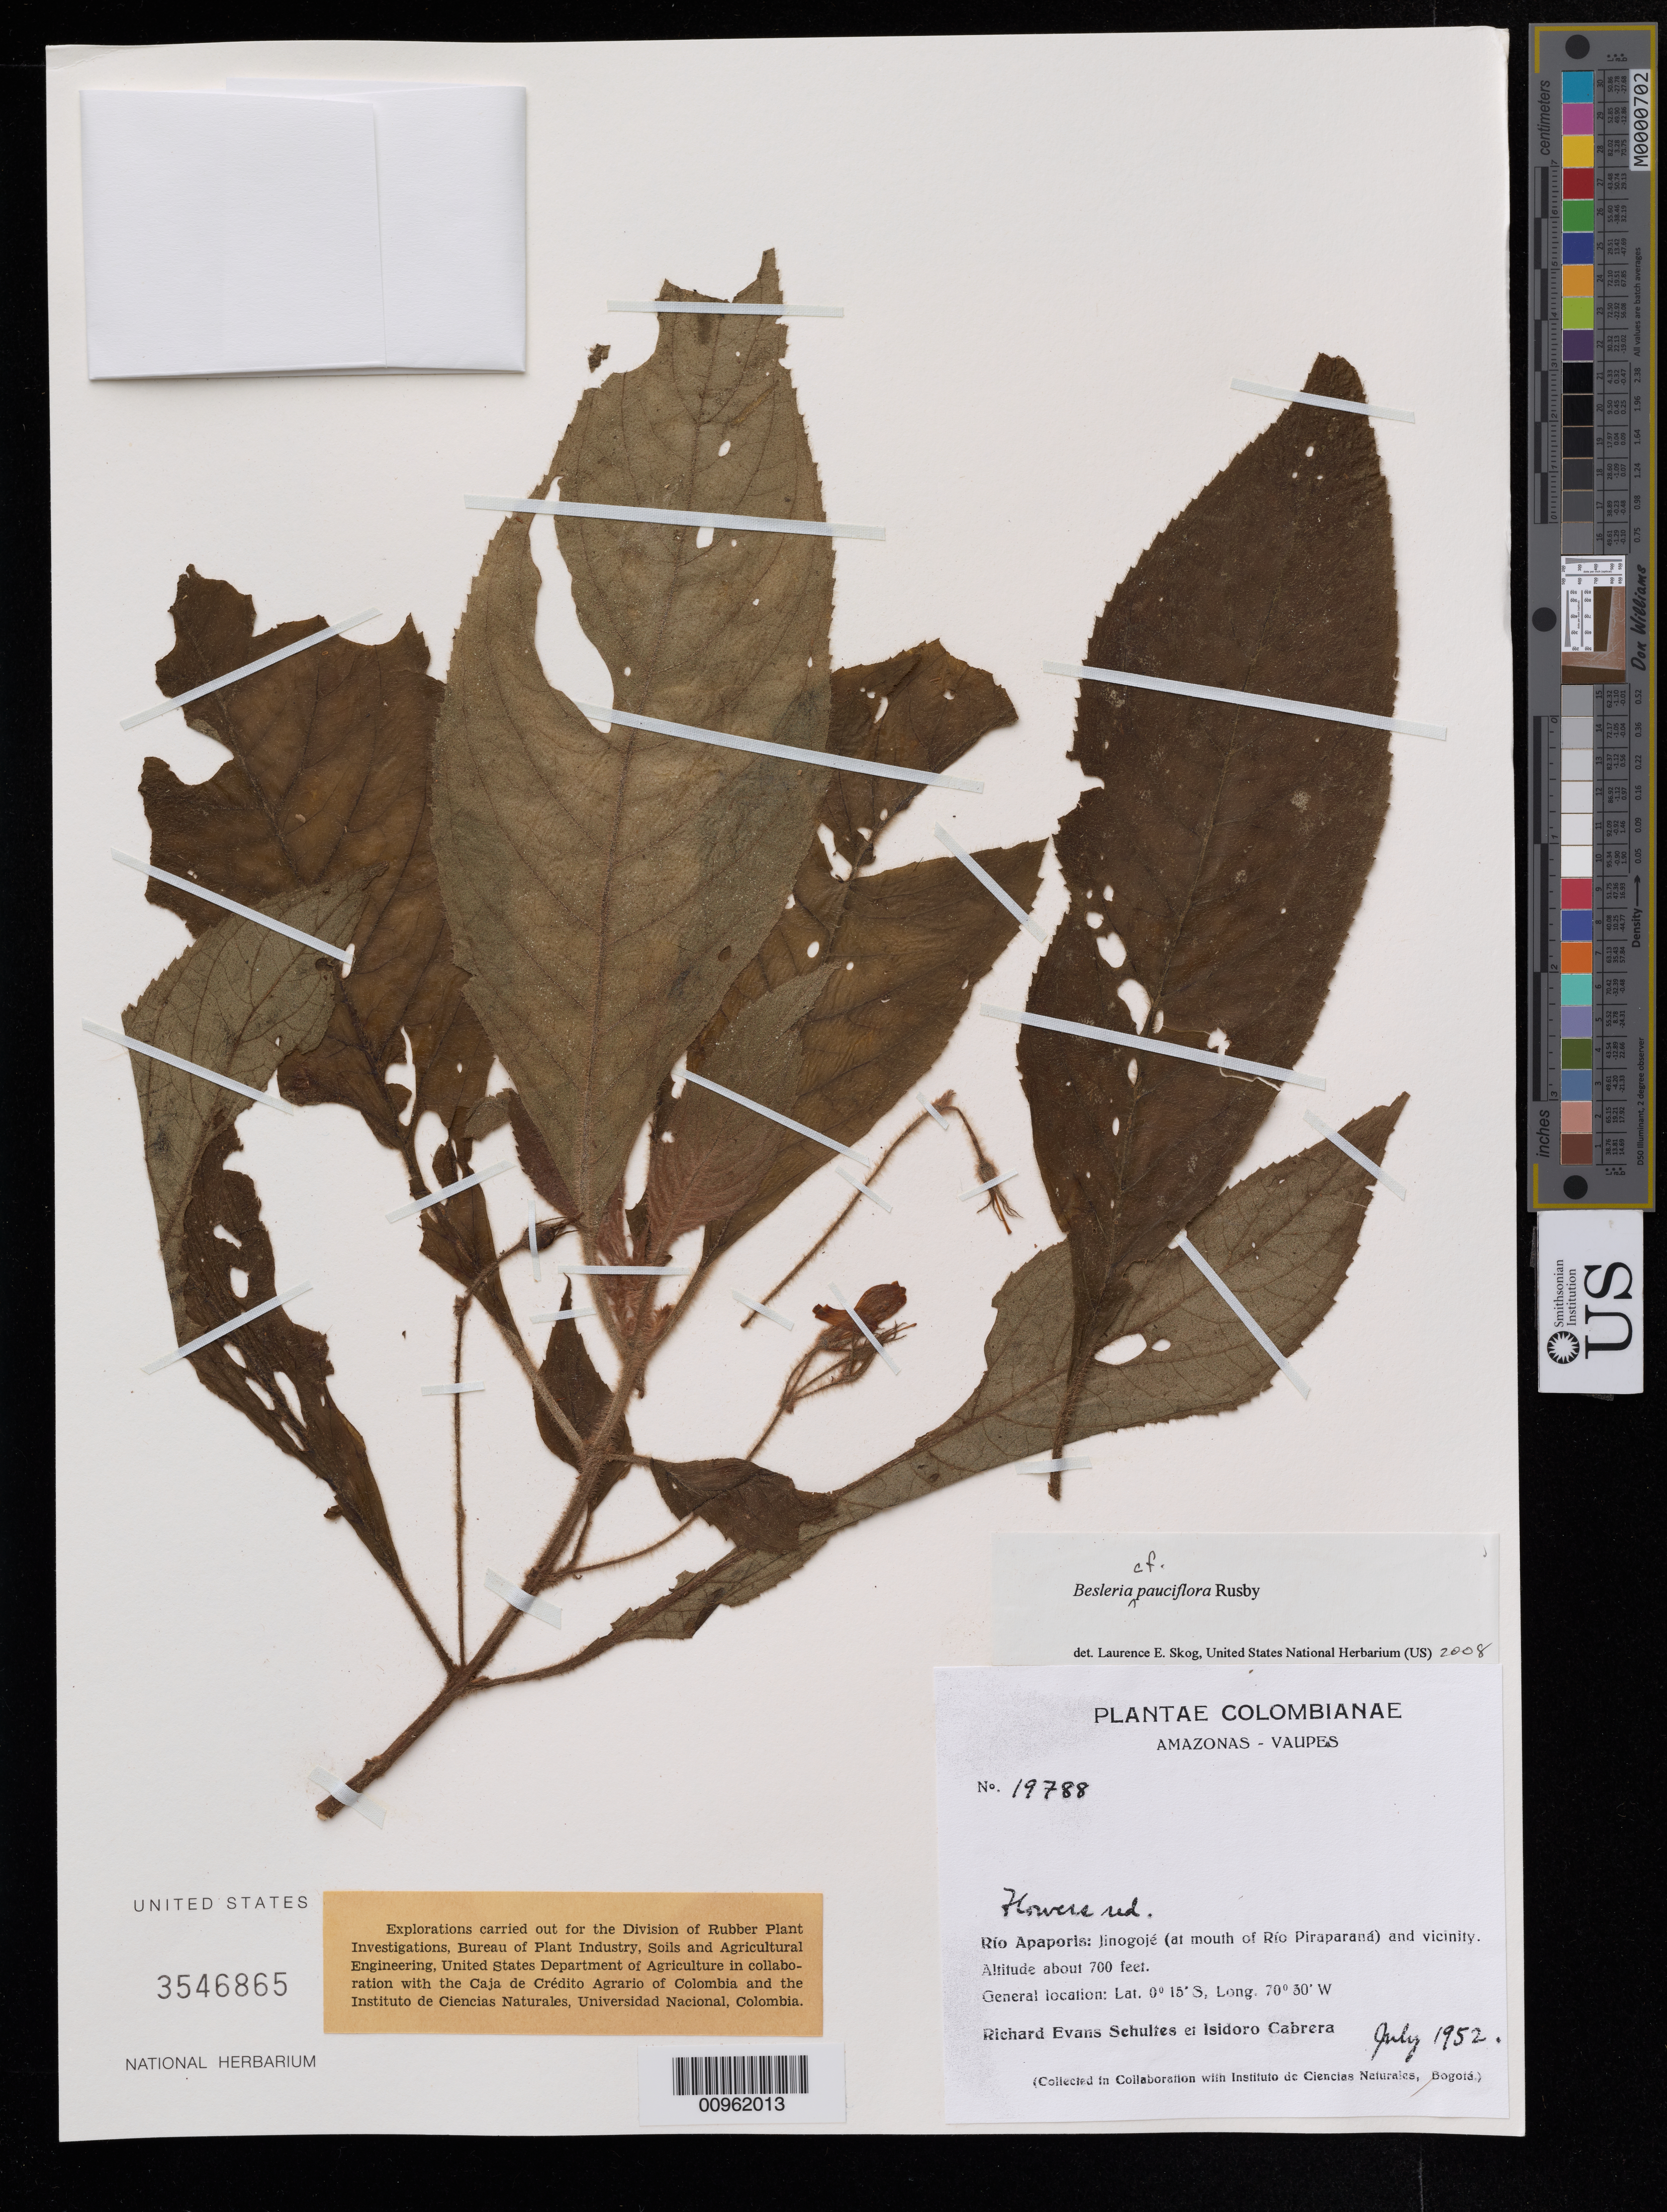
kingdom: Plantae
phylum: Tracheophyta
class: Magnoliopsida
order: Lamiales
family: Gesneriaceae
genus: Besleria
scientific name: Besleria pauciflora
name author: Rusby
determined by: Skog, Laurence E.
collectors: R. E. Schultes & I. Cabrera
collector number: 19788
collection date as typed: Jul 1952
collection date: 1952-07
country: Colombia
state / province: Amazônas / Vaupés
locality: Río Apaporis: Jinogojé (at mouth of Río Piraparaná) and vicinity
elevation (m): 213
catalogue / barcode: US 3546865